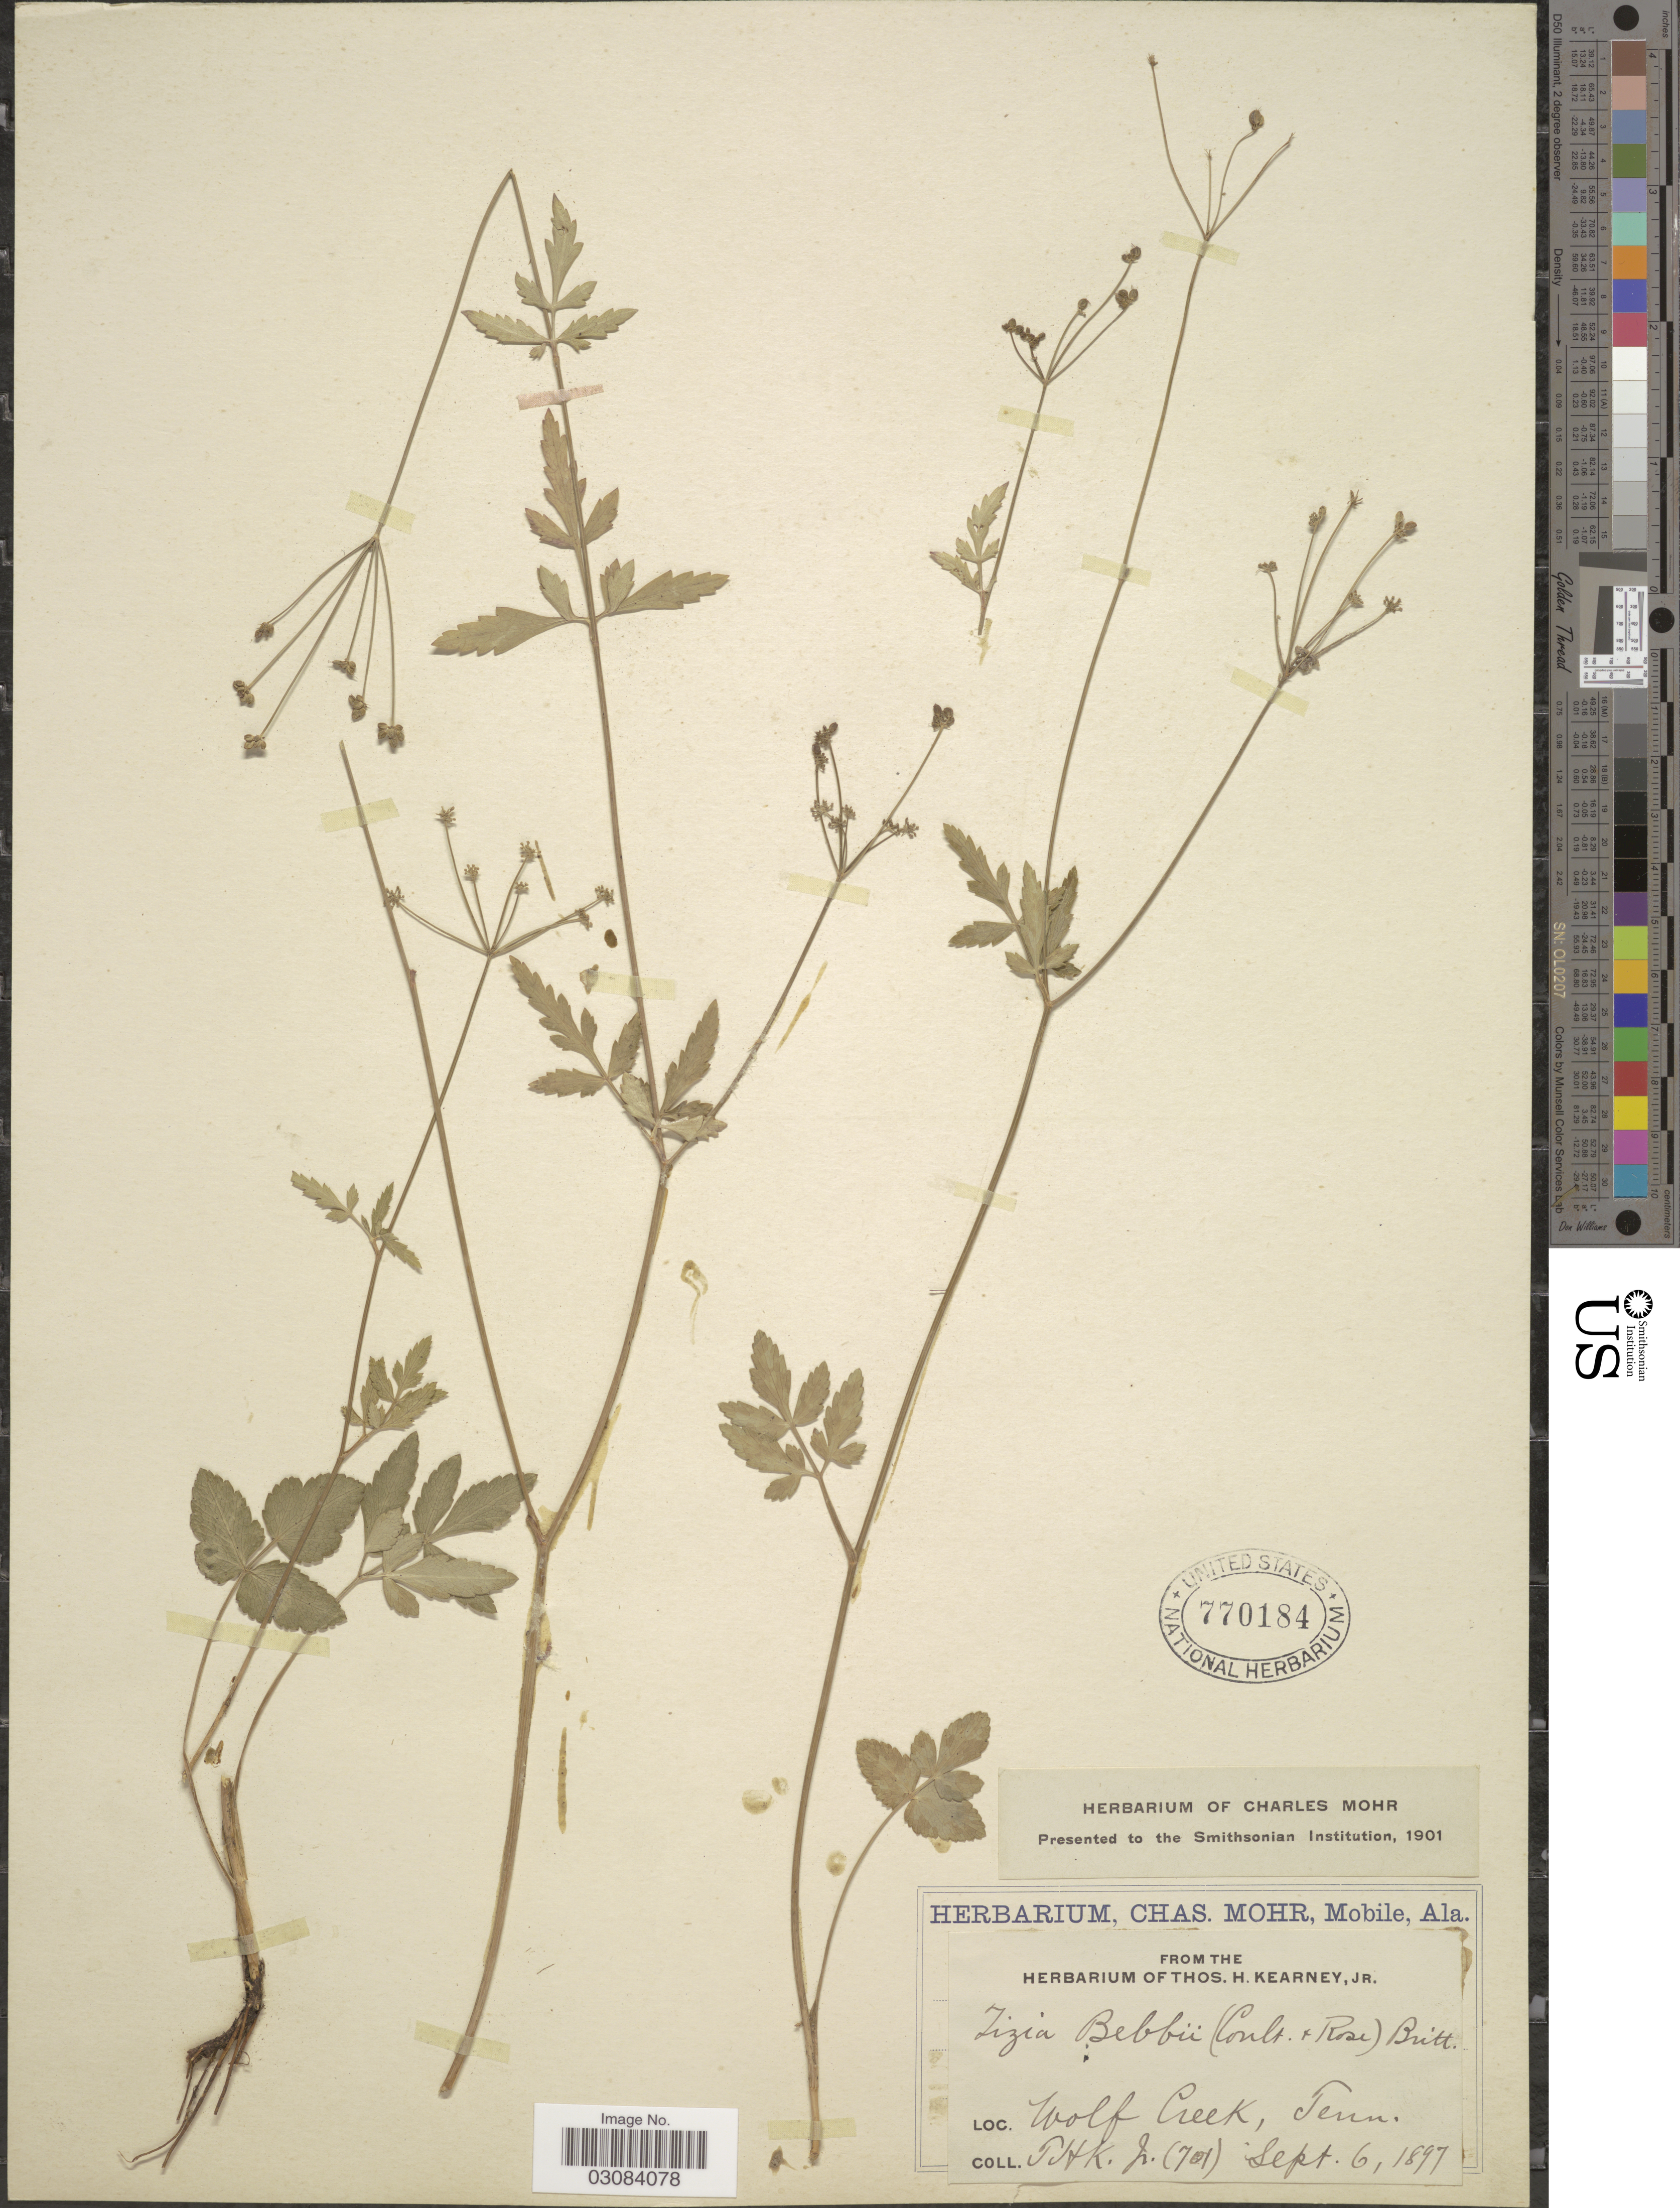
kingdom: Plantae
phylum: Tracheophyta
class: Magnoliopsida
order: Apiales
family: Apiaceae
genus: Zizia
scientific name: Zizia bebbii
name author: (J.M. Coult. & Rose) Britton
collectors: T. H. Kearney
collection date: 1897-09-06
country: United States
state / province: Tennessee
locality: Wolf Creek.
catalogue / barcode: US 770184